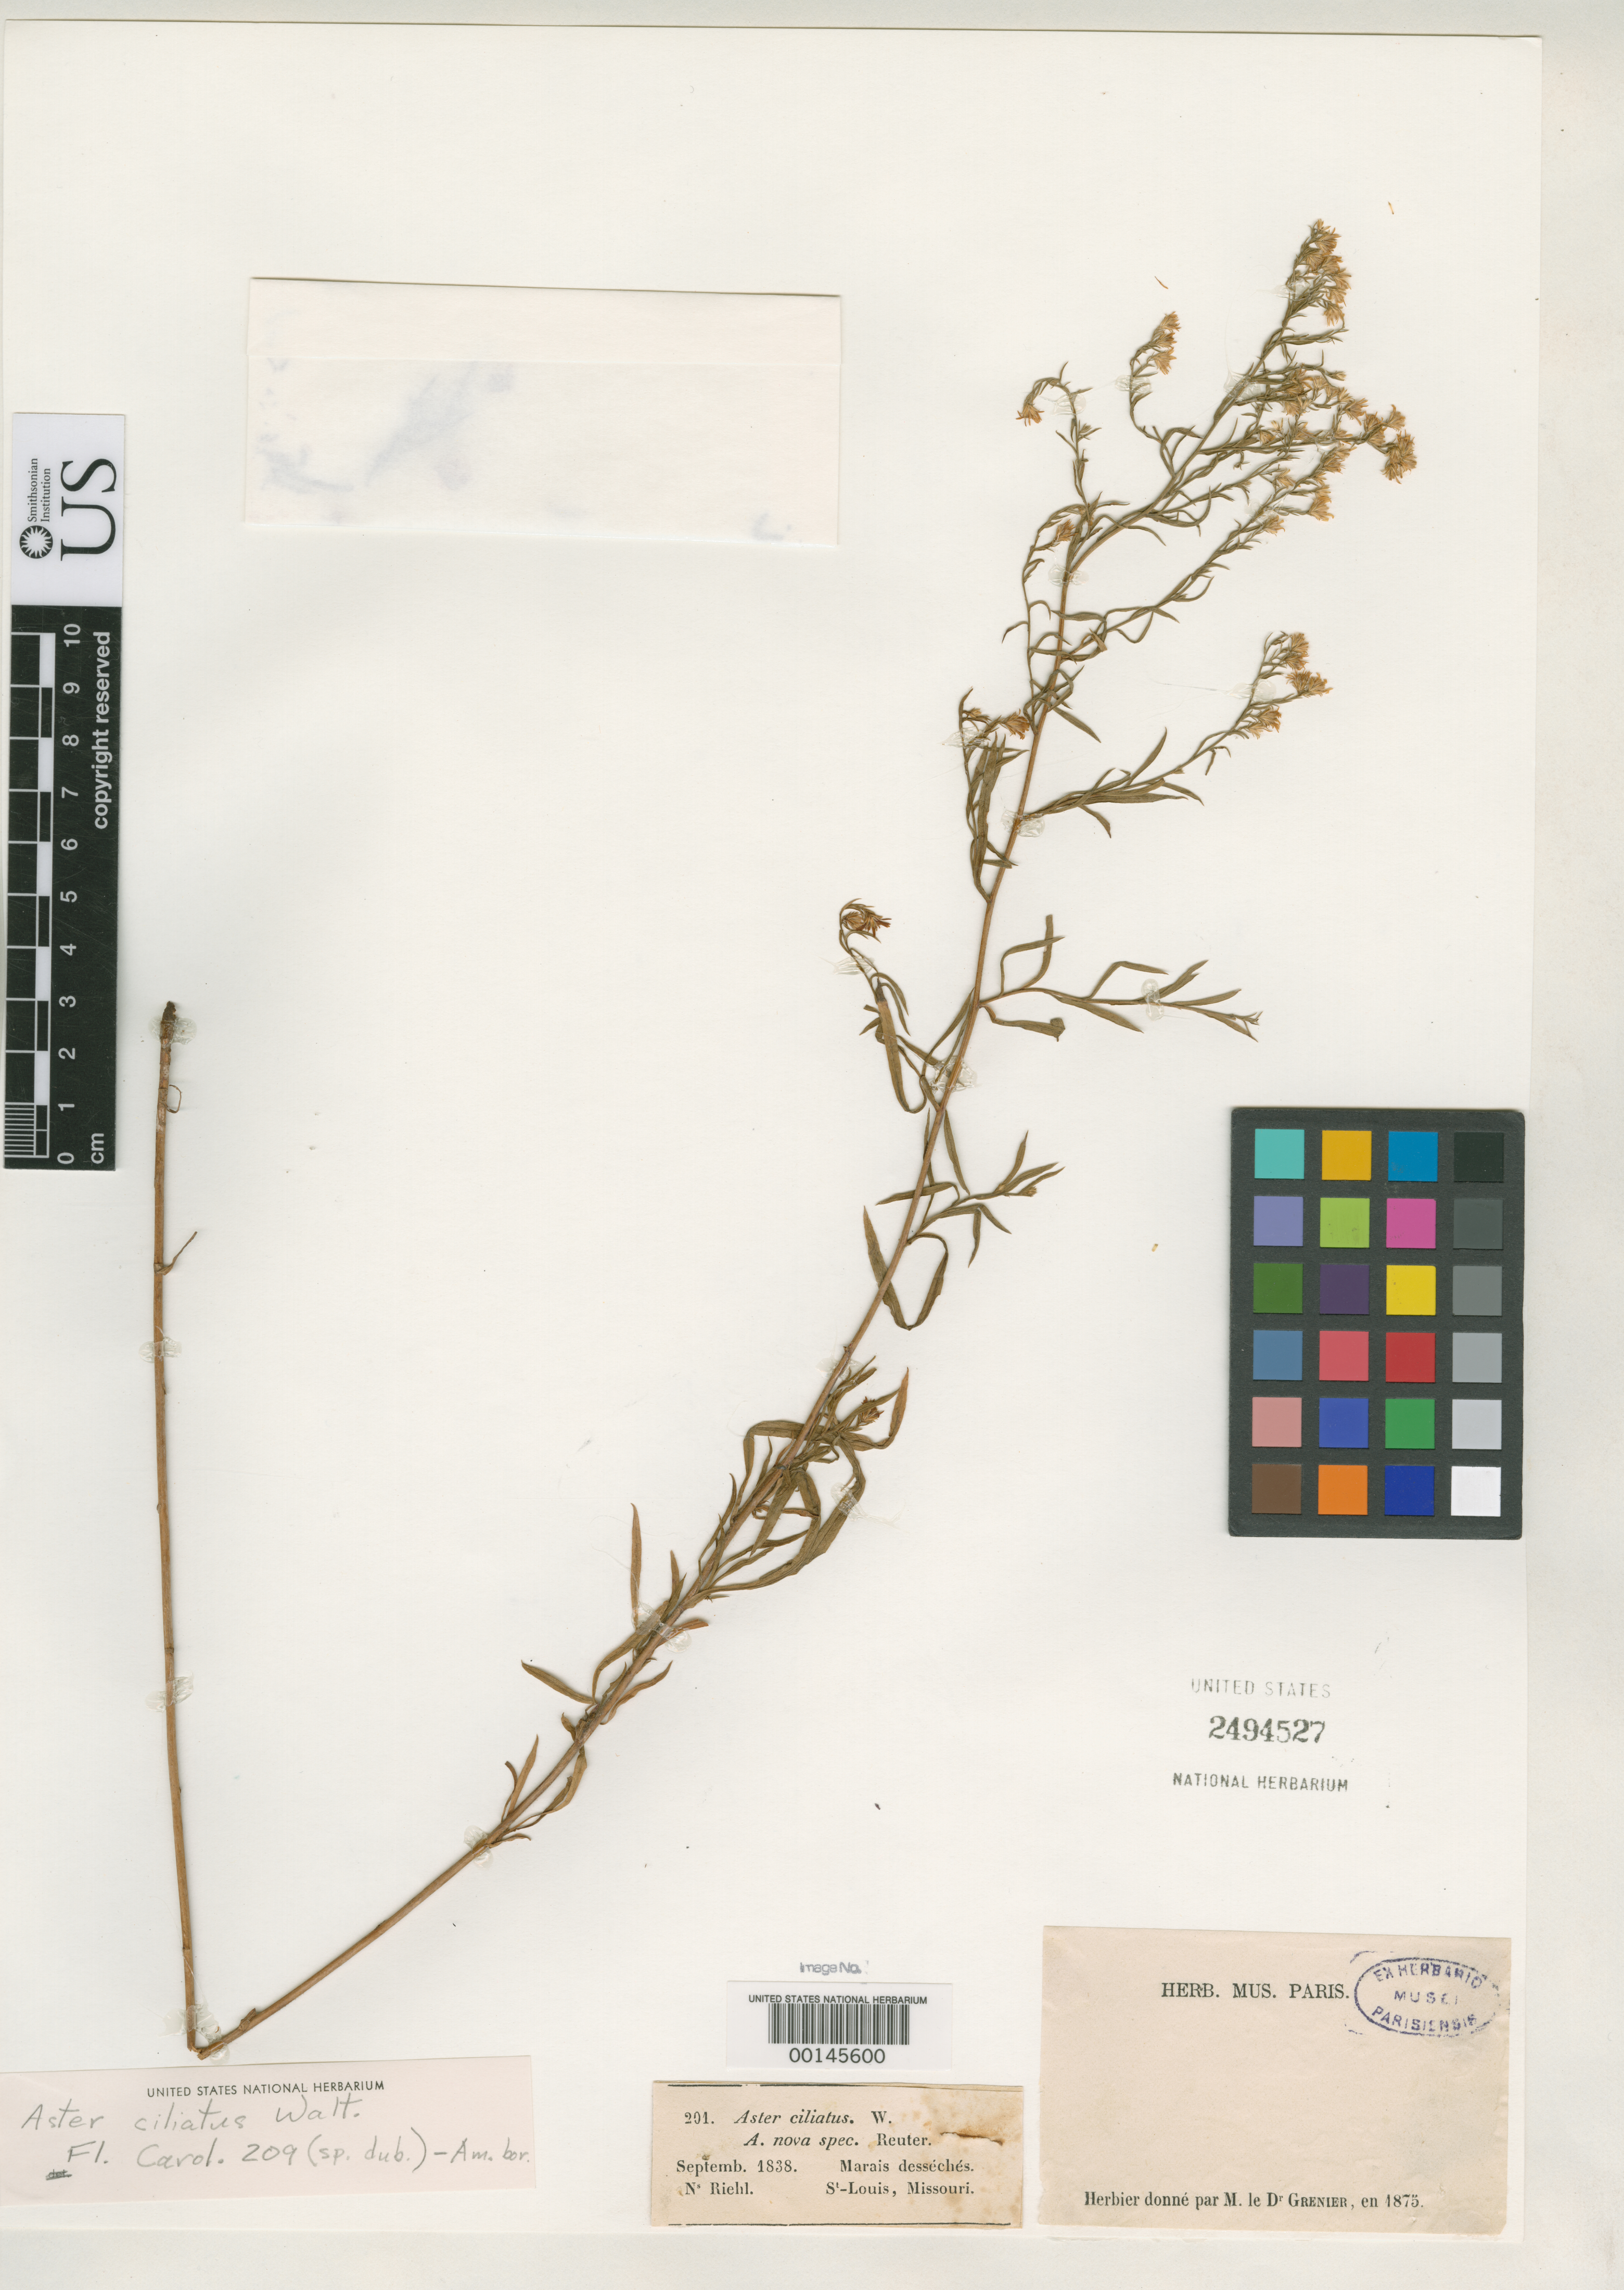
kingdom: Plantae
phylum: Tracheophyta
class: Magnoliopsida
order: Asterales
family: Asteraceae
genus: Aster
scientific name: Aster ciliatus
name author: Walter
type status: Type Collection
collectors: N. Riehl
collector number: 201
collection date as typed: Sep 1838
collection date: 1838-09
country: United States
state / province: Missouri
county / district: Saint Louis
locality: St. Louis.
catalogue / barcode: US 2494527